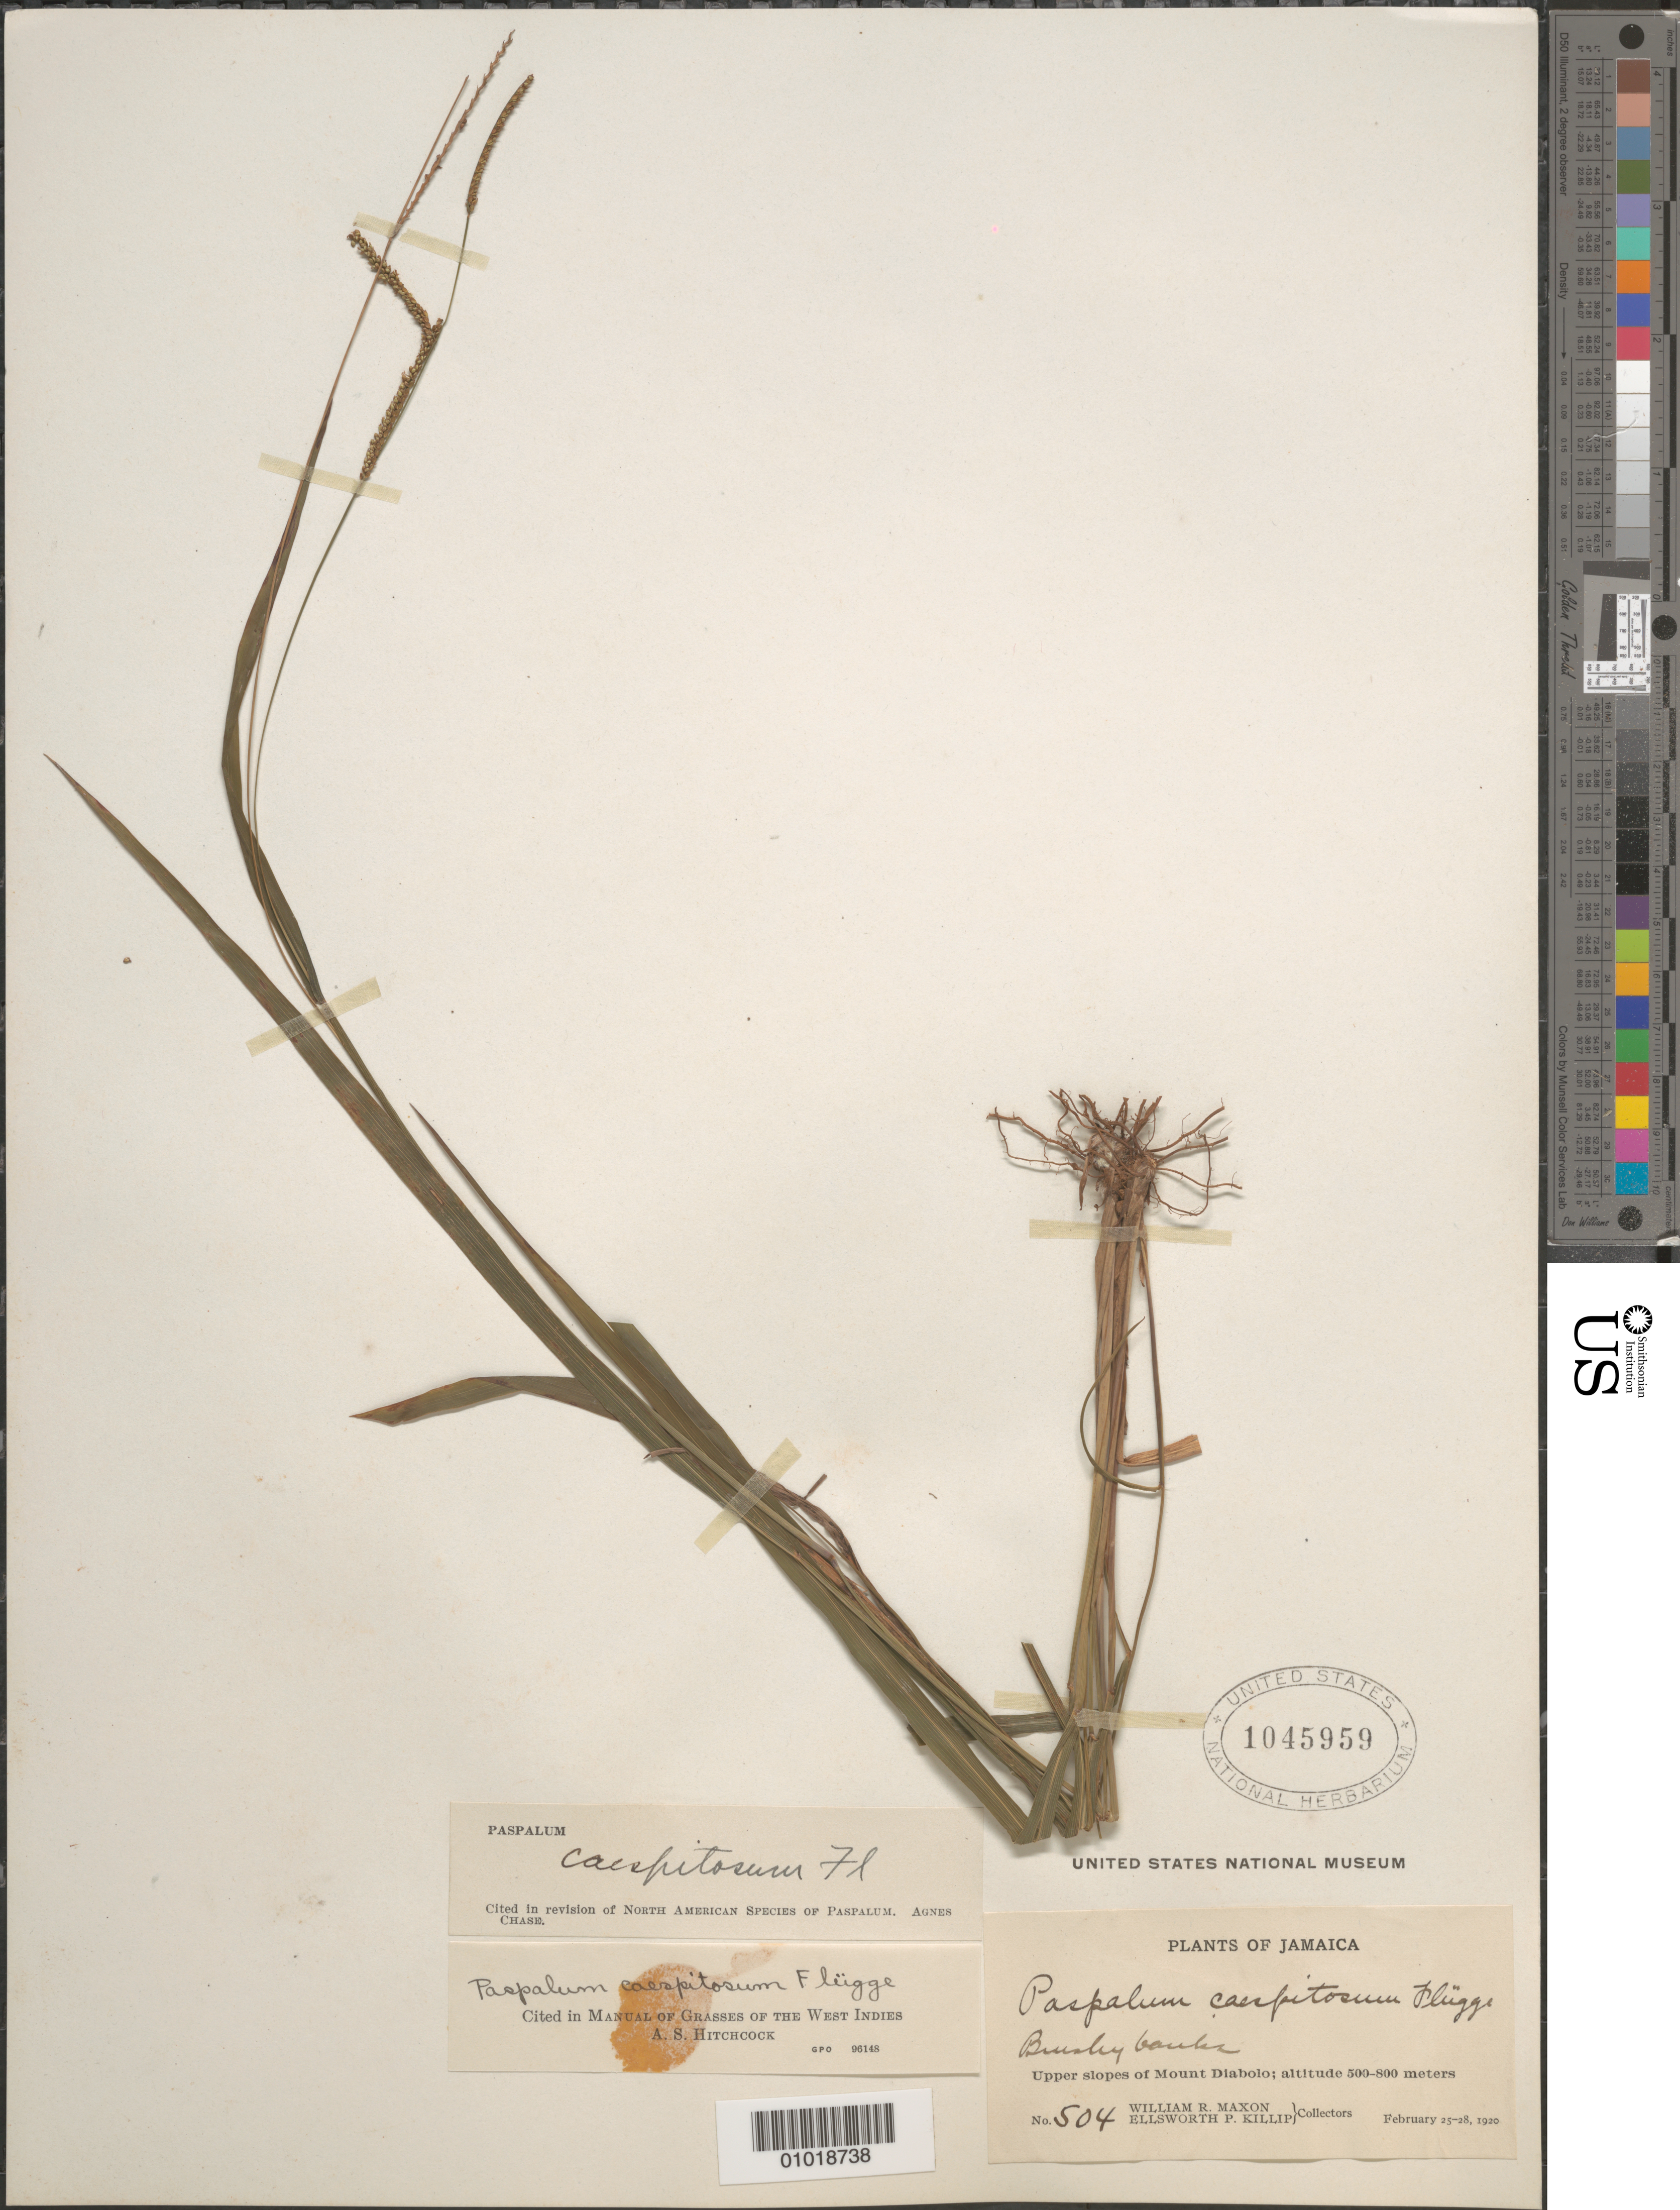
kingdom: Plantae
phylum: Tracheophyta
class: Liliopsida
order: Poales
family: Poaceae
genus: Paspalum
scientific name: Paspalum caespitosum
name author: Flüggé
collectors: W. R. Maxon & E. P. Killip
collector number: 504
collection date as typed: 25 Feb 1920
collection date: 1920-02-25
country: Jamaica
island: Jamaica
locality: Upper slopes of Mount Diablo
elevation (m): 200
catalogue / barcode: US 1045959